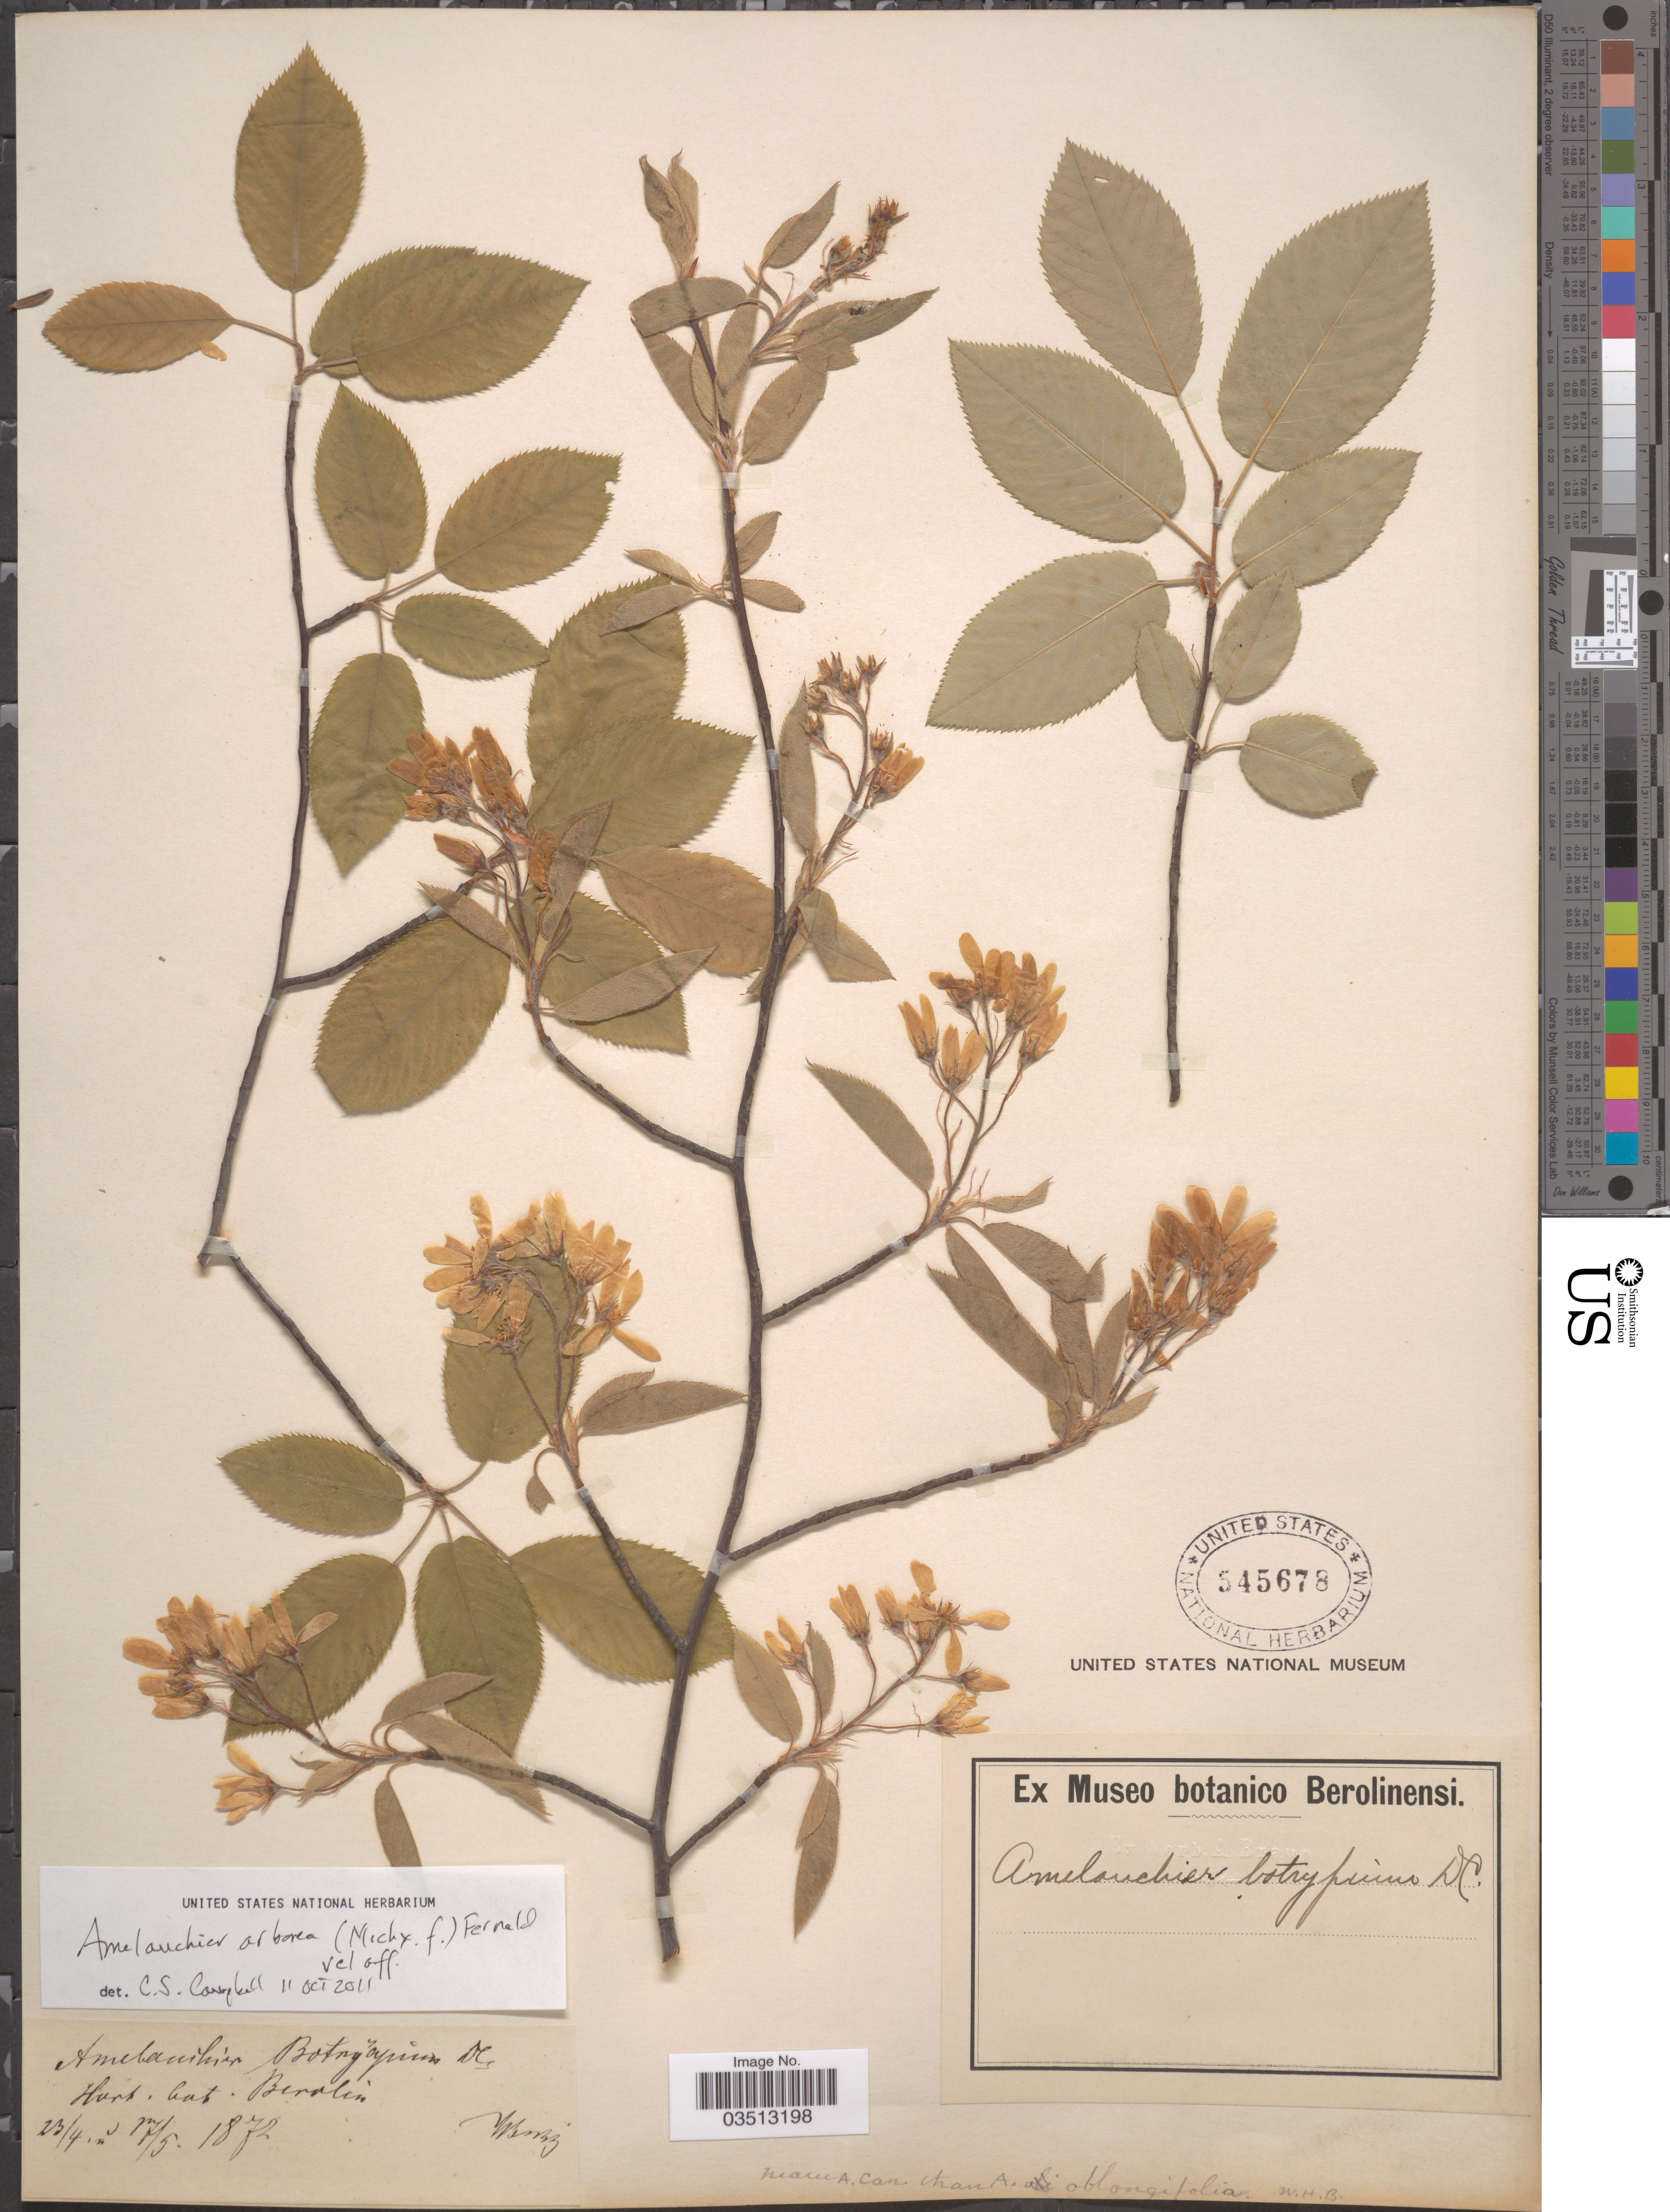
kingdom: Plantae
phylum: Tracheophyta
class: Magnoliopsida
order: Rosales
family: Rosaceae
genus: Amelanchier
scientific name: Amelanchier botryapium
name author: DC.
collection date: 1872-04-23/1872-05-17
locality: Hort. bot. Berolin [interpreted].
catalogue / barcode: US 545678